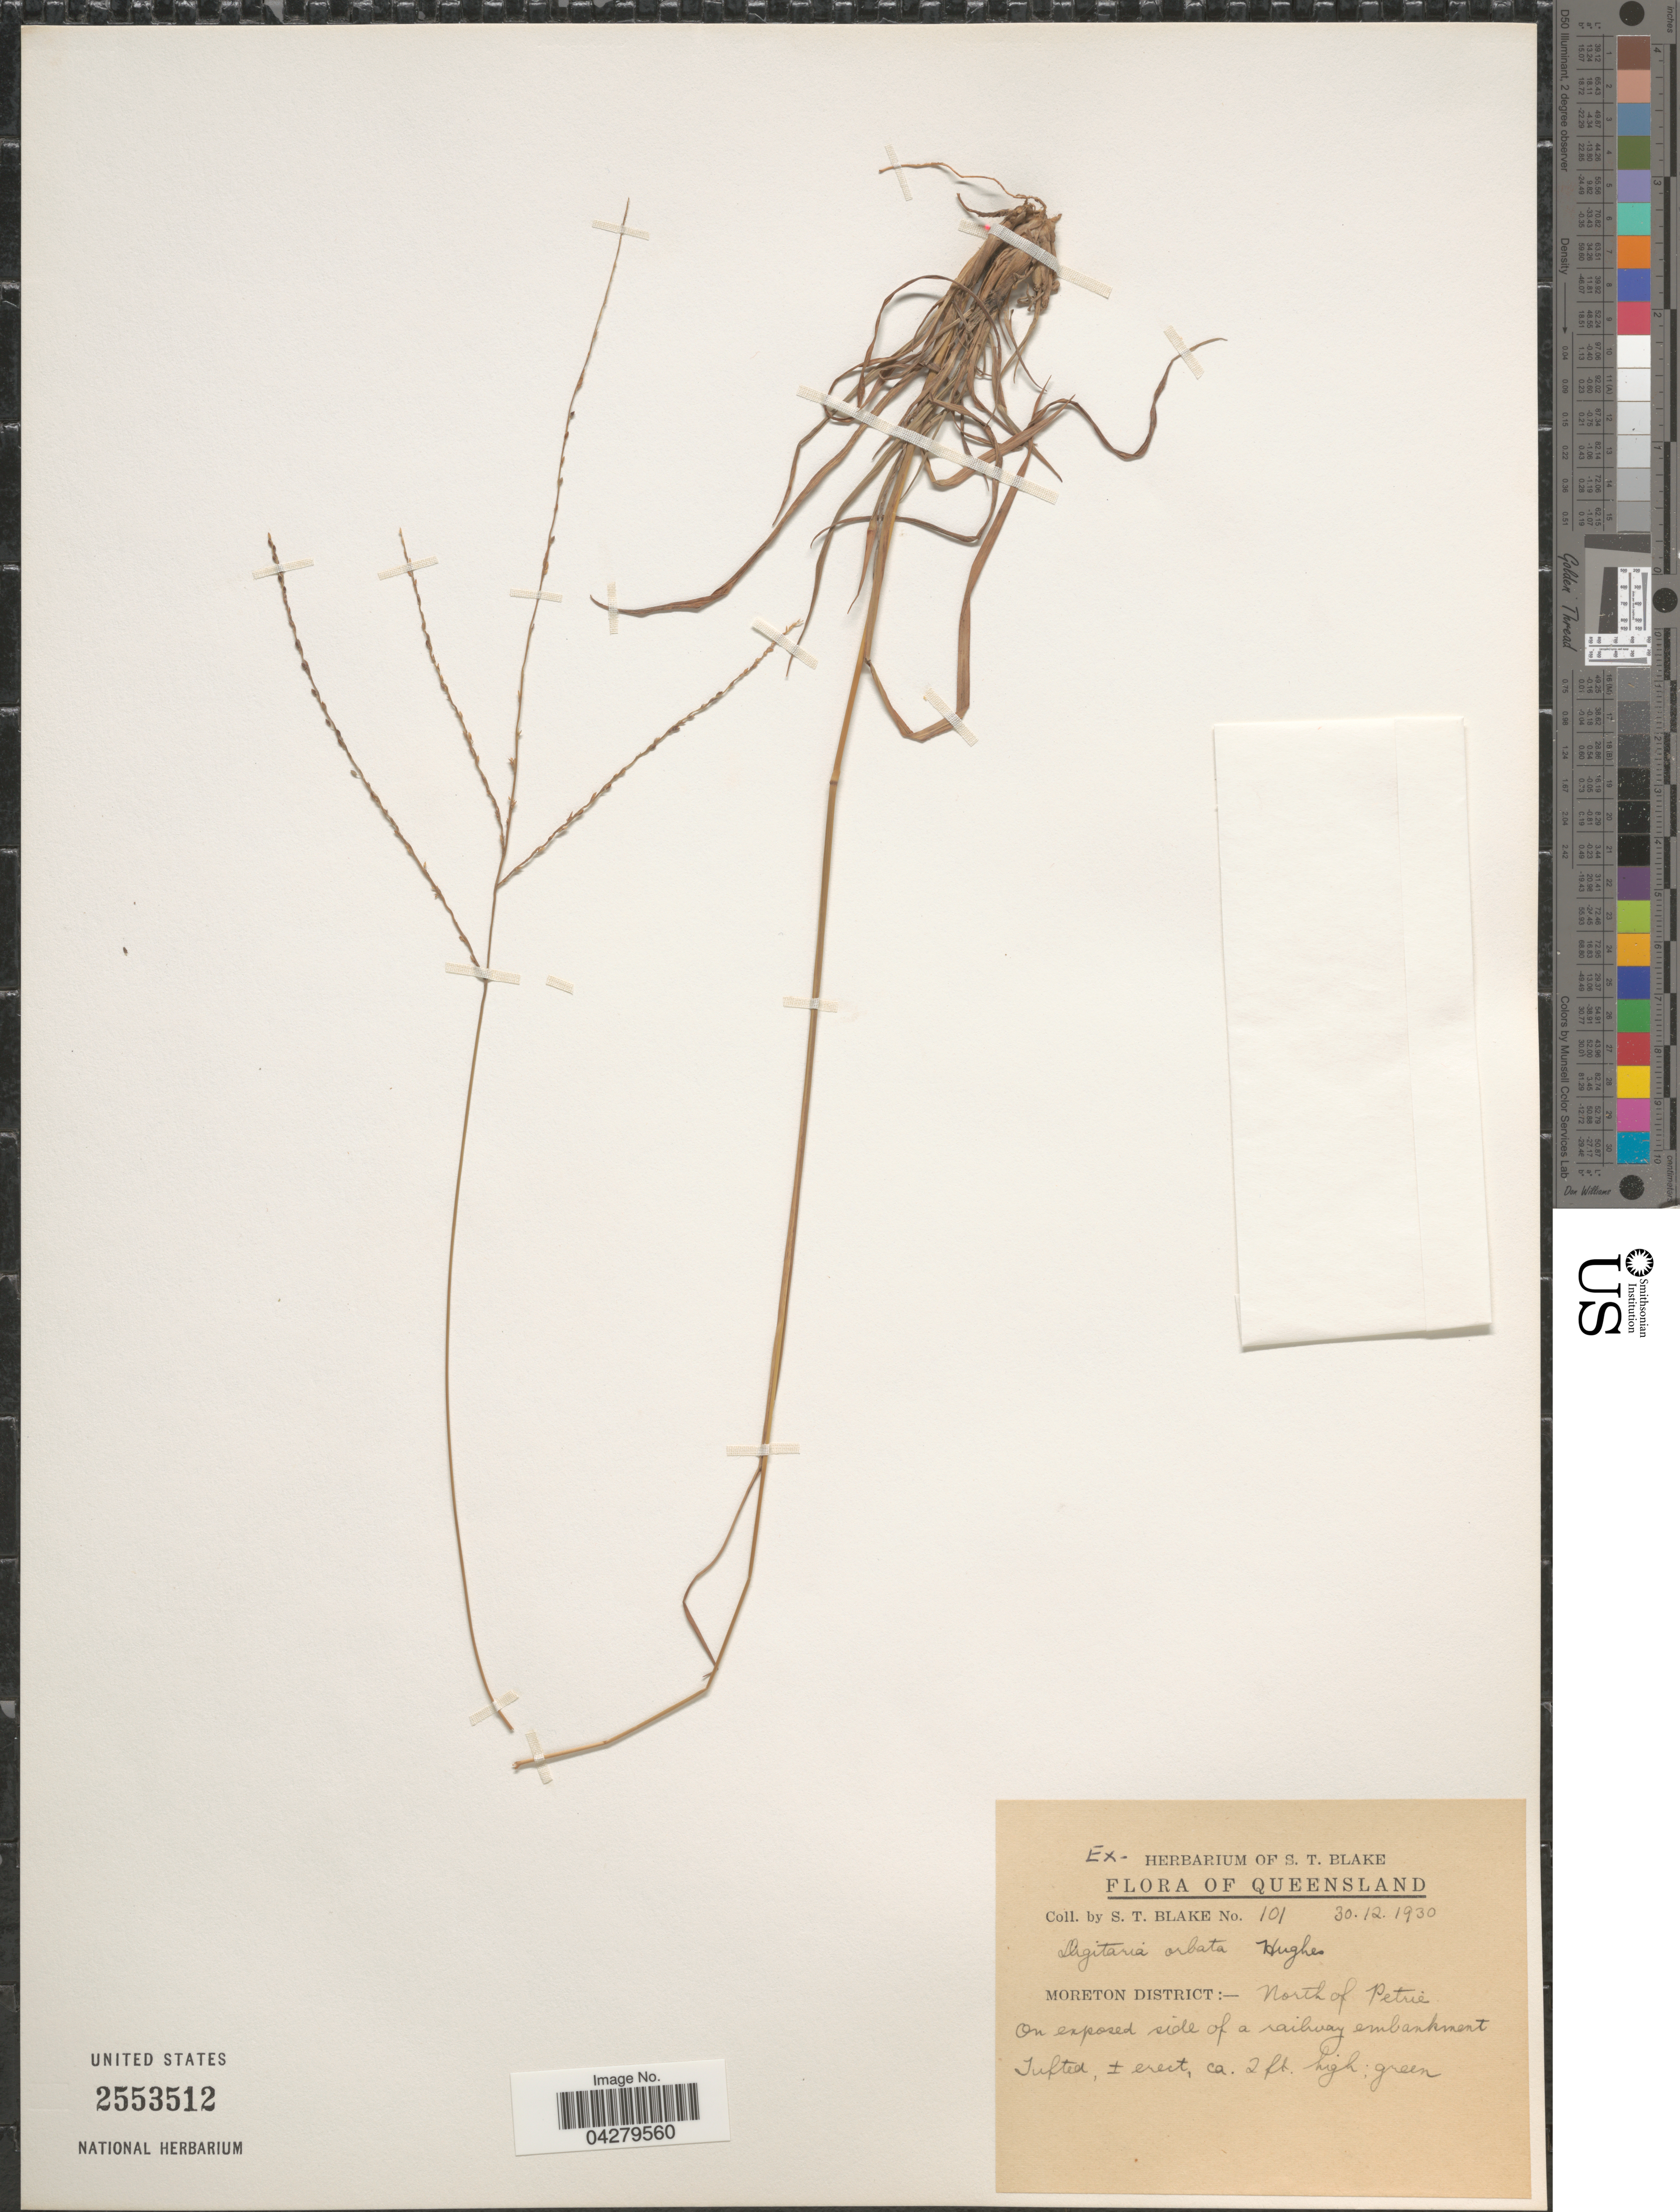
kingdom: Plantae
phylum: Tracheophyta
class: Liliopsida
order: Poales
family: Poaceae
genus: Digitaria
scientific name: Digitaria orbata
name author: Hughes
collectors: S. T. Blake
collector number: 101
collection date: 1930-12-30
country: Australia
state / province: Queensland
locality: Moreton District: - North of Petrie.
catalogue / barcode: US 2553512